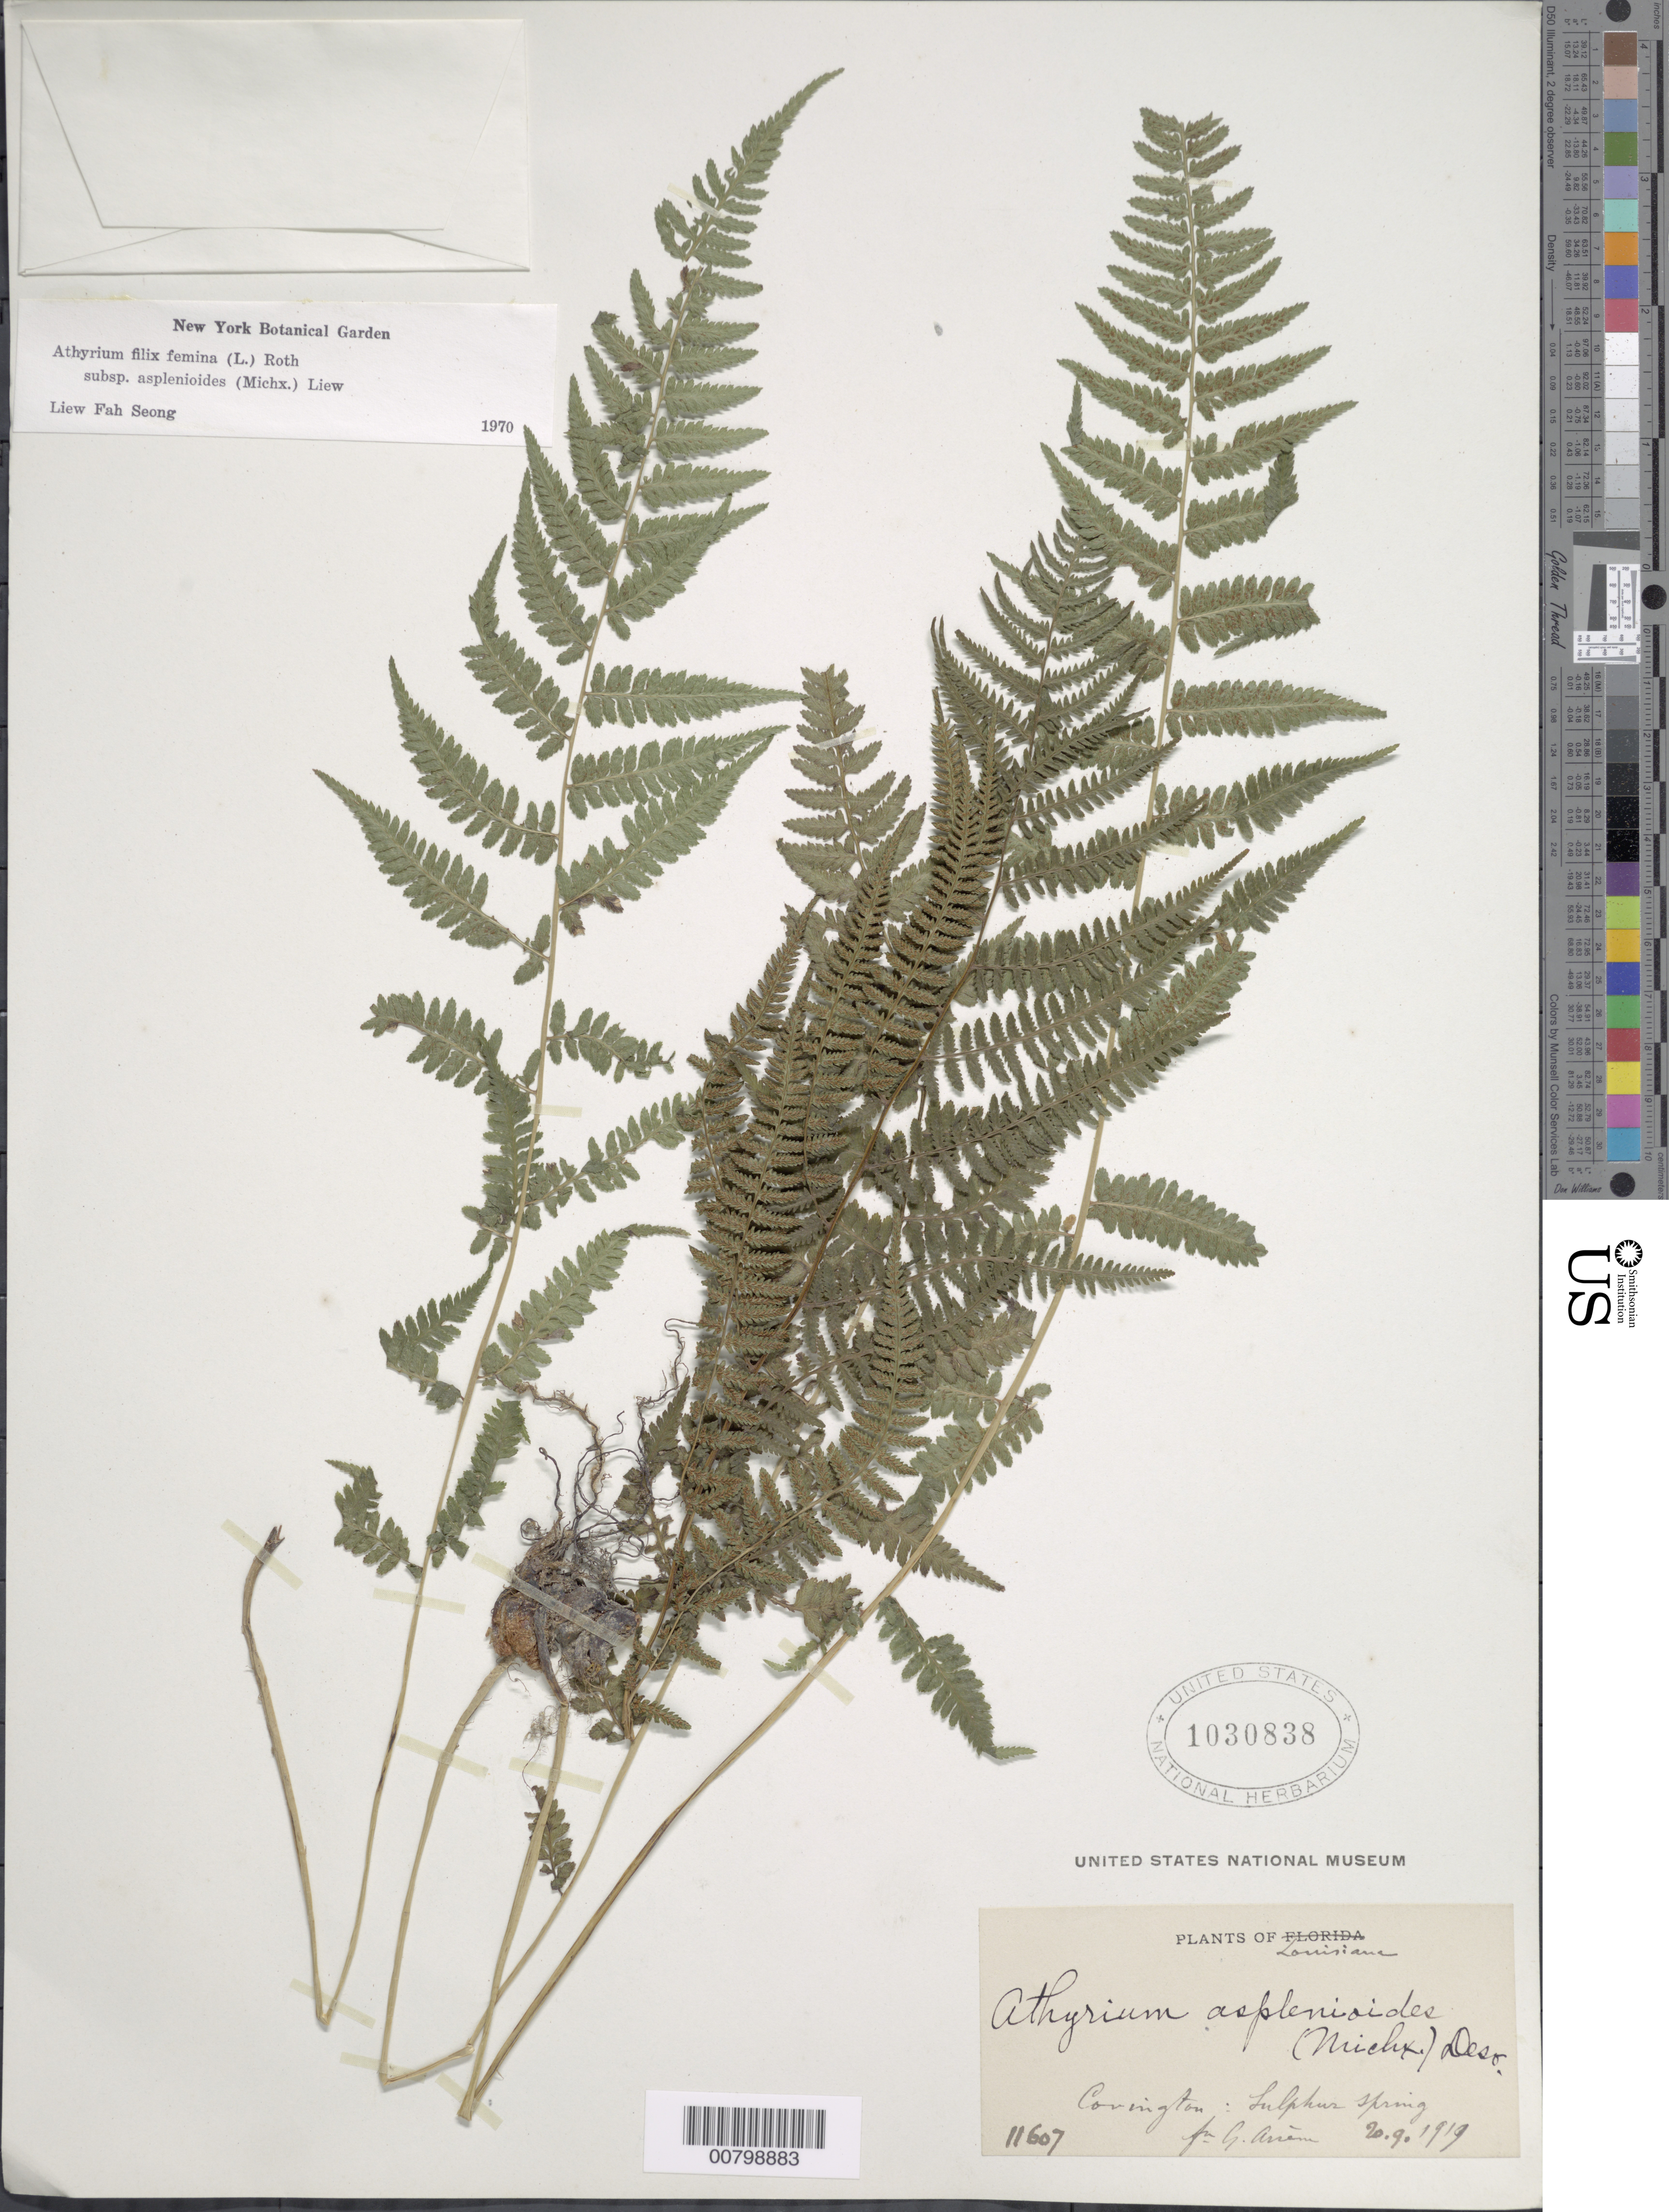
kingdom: Plantae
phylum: Tracheophyta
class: Polypodiopsida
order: Polypodiales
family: Athyriaceae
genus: Athyrium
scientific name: Athyrium filix-femina subsp. asplenioides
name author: (Michx.) Hultén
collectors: Bro. G. Arsène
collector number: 11607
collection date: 1919-09-20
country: United States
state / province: Louisiana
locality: Covington: Sulphur Spring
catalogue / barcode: US 1030838